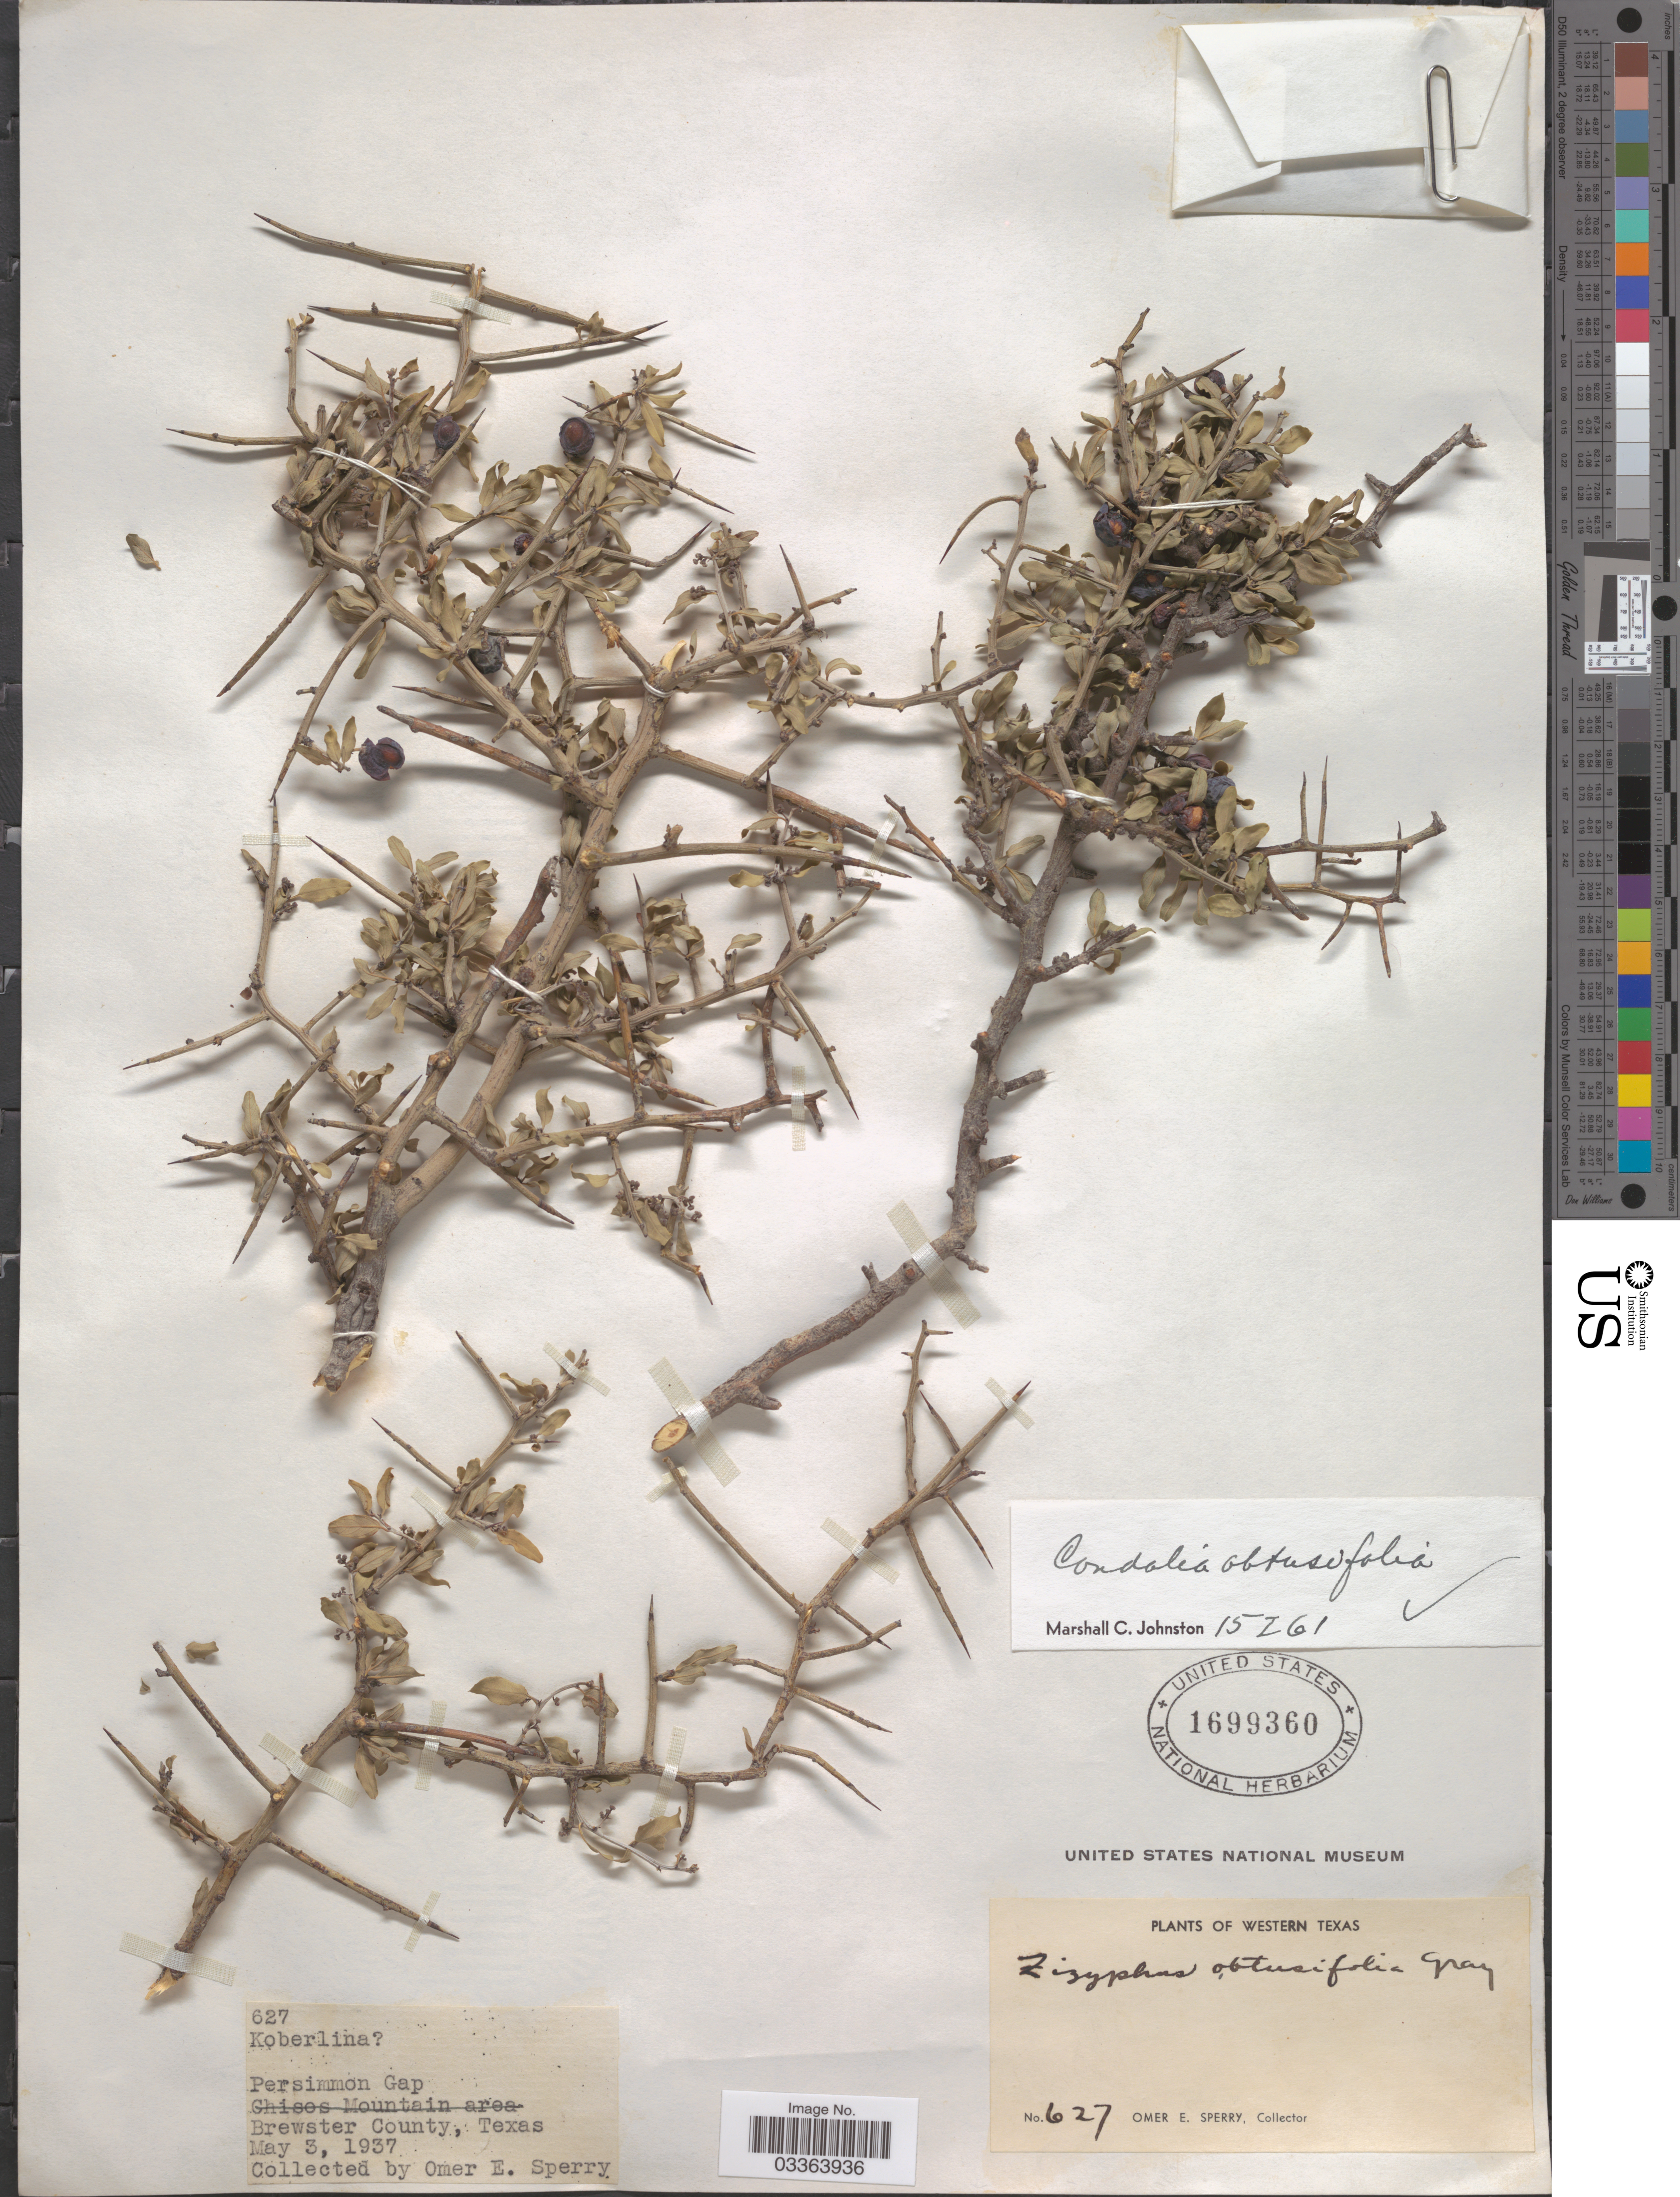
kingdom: Plantae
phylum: Tracheophyta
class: Magnoliopsida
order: Rosales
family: Rhamnaceae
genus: Sarcomphalus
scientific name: Sarcomphalus obtusifolius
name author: (Hook. ex Torr. & A. Gray) Hauenschild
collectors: O. E. Sperry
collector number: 627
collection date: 1937-05-03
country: United States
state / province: Texas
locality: Persimmon Gap. Brewster County. Western Texas.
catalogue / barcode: US 1699360